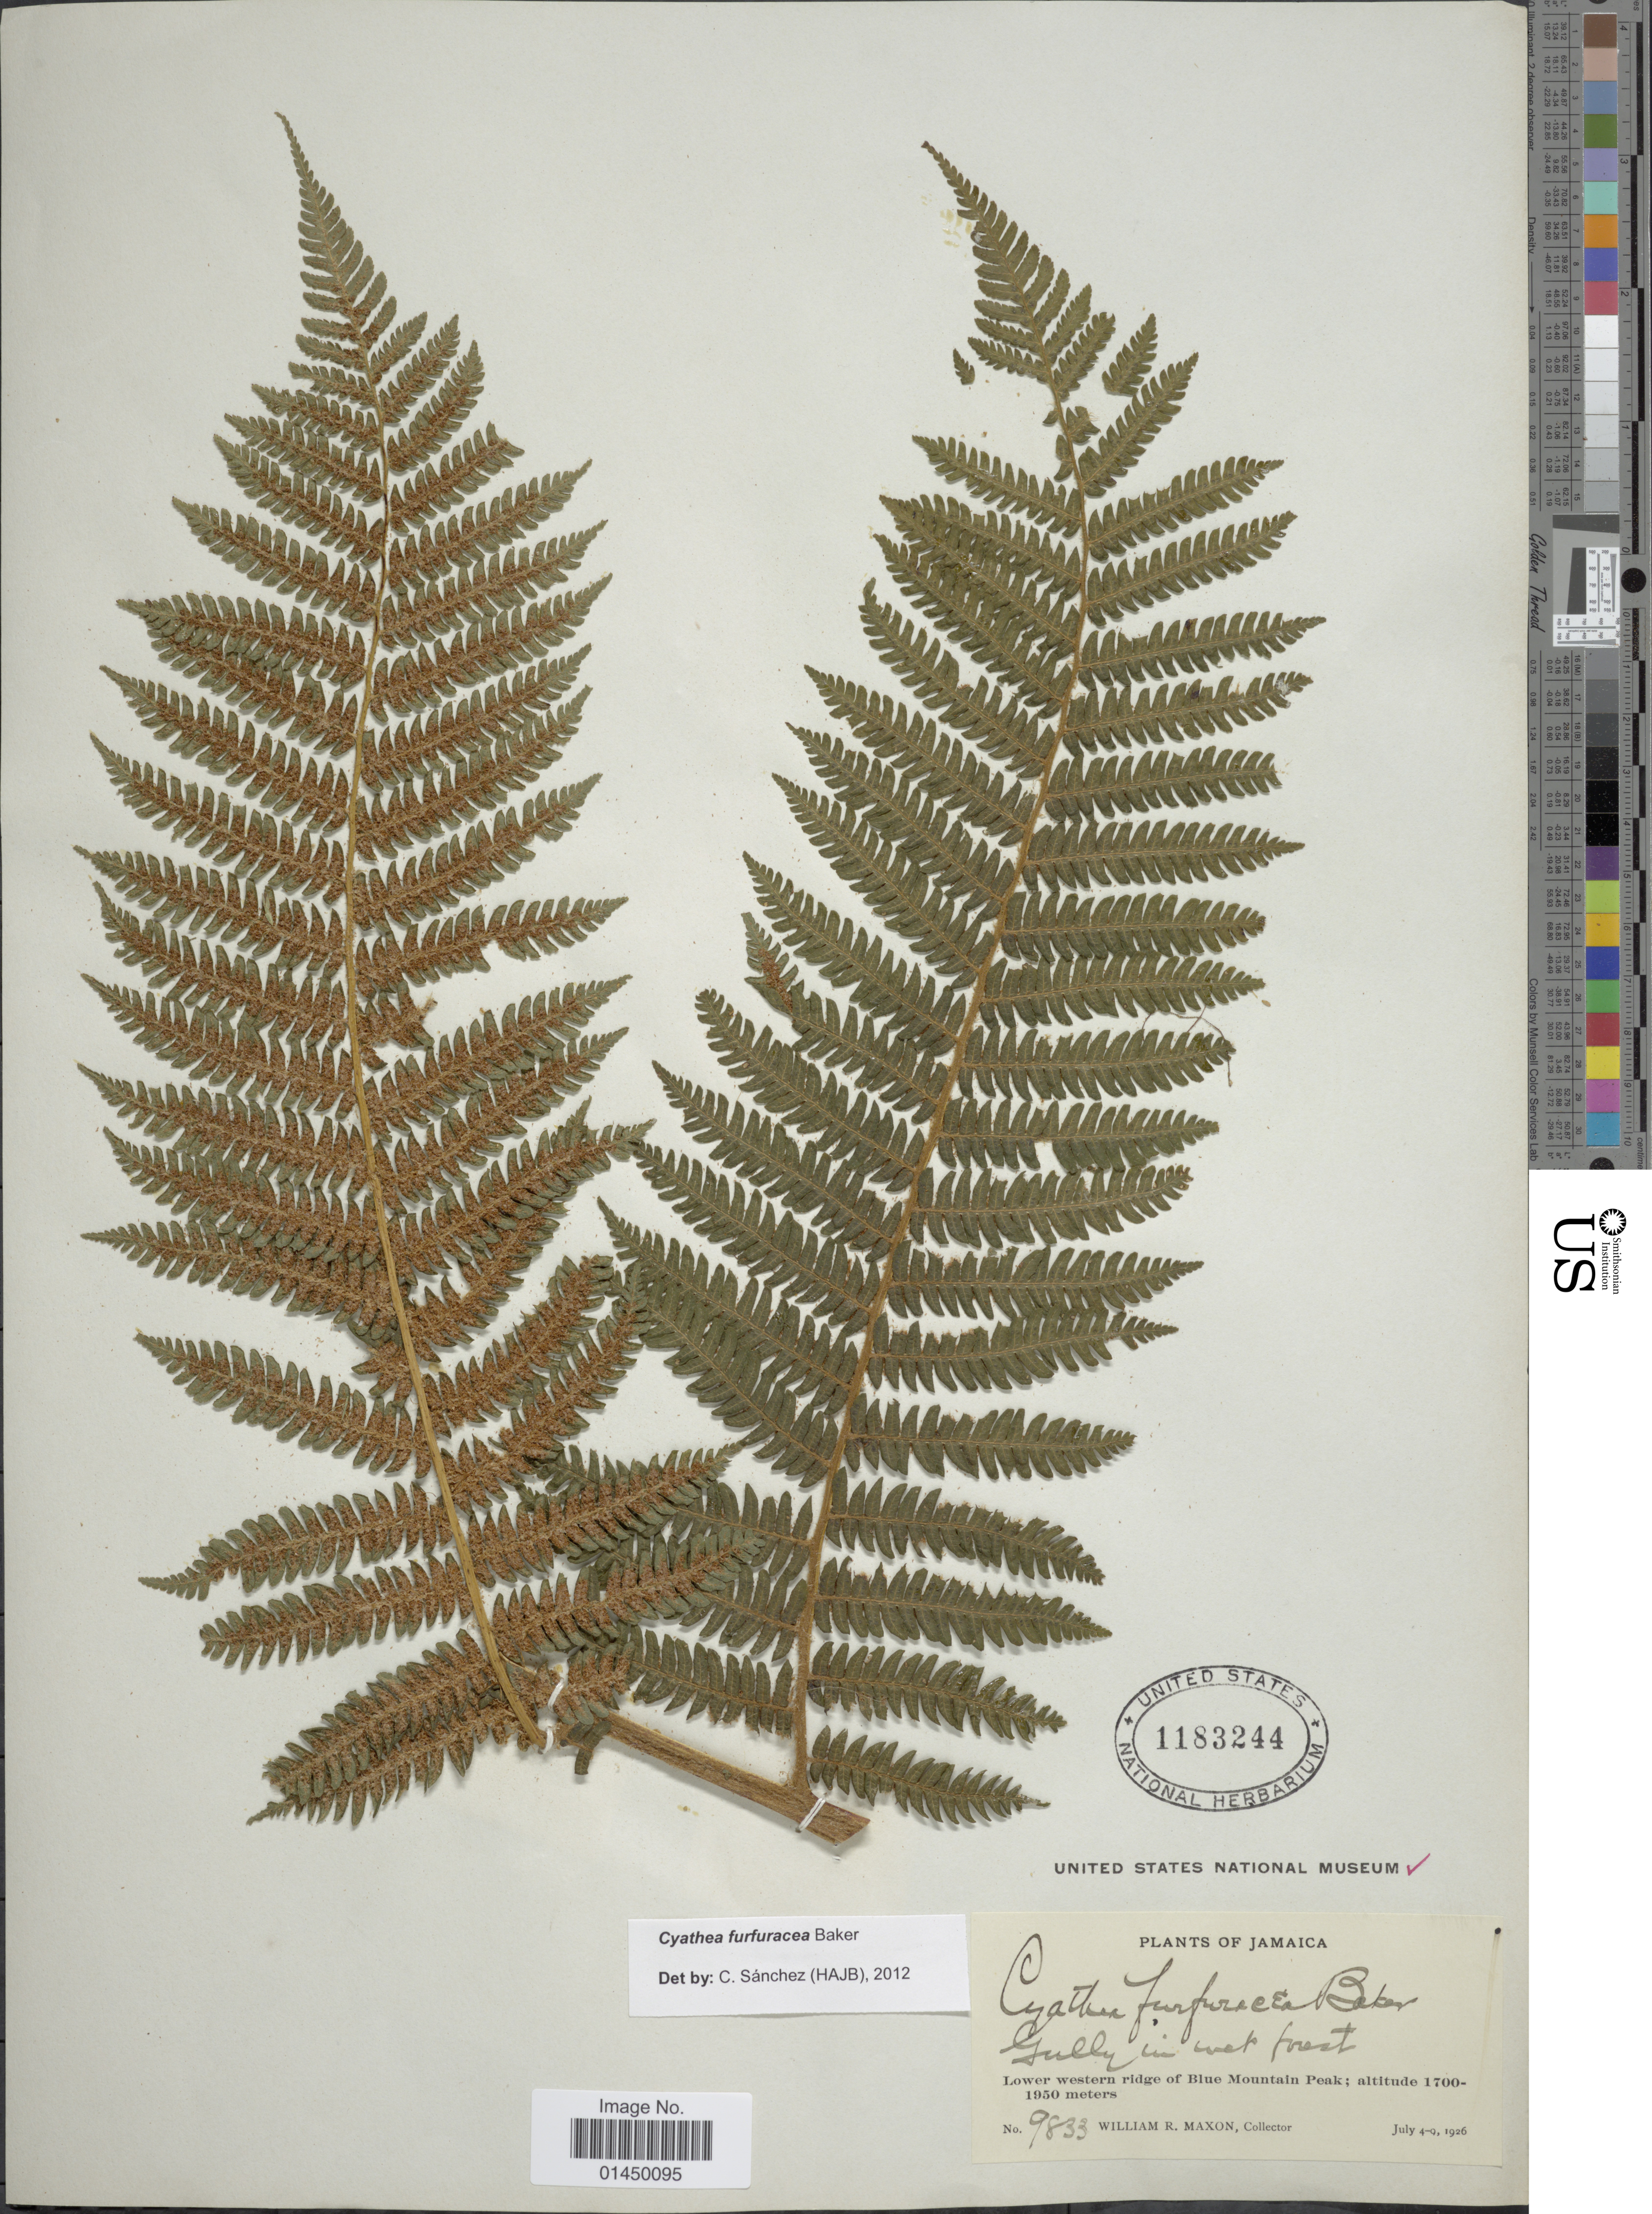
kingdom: Plantae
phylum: Tracheophyta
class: Polypodiopsida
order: Cyatheales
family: Cyatheaceae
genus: Cyathea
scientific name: Cyathea furfuracea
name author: Christ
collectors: W. R. Maxon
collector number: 9833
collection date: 1926-07-04/1926-07-09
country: Jamaica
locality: Lower western ridge of Blue Mountain Peak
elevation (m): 1700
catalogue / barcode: US 1183244